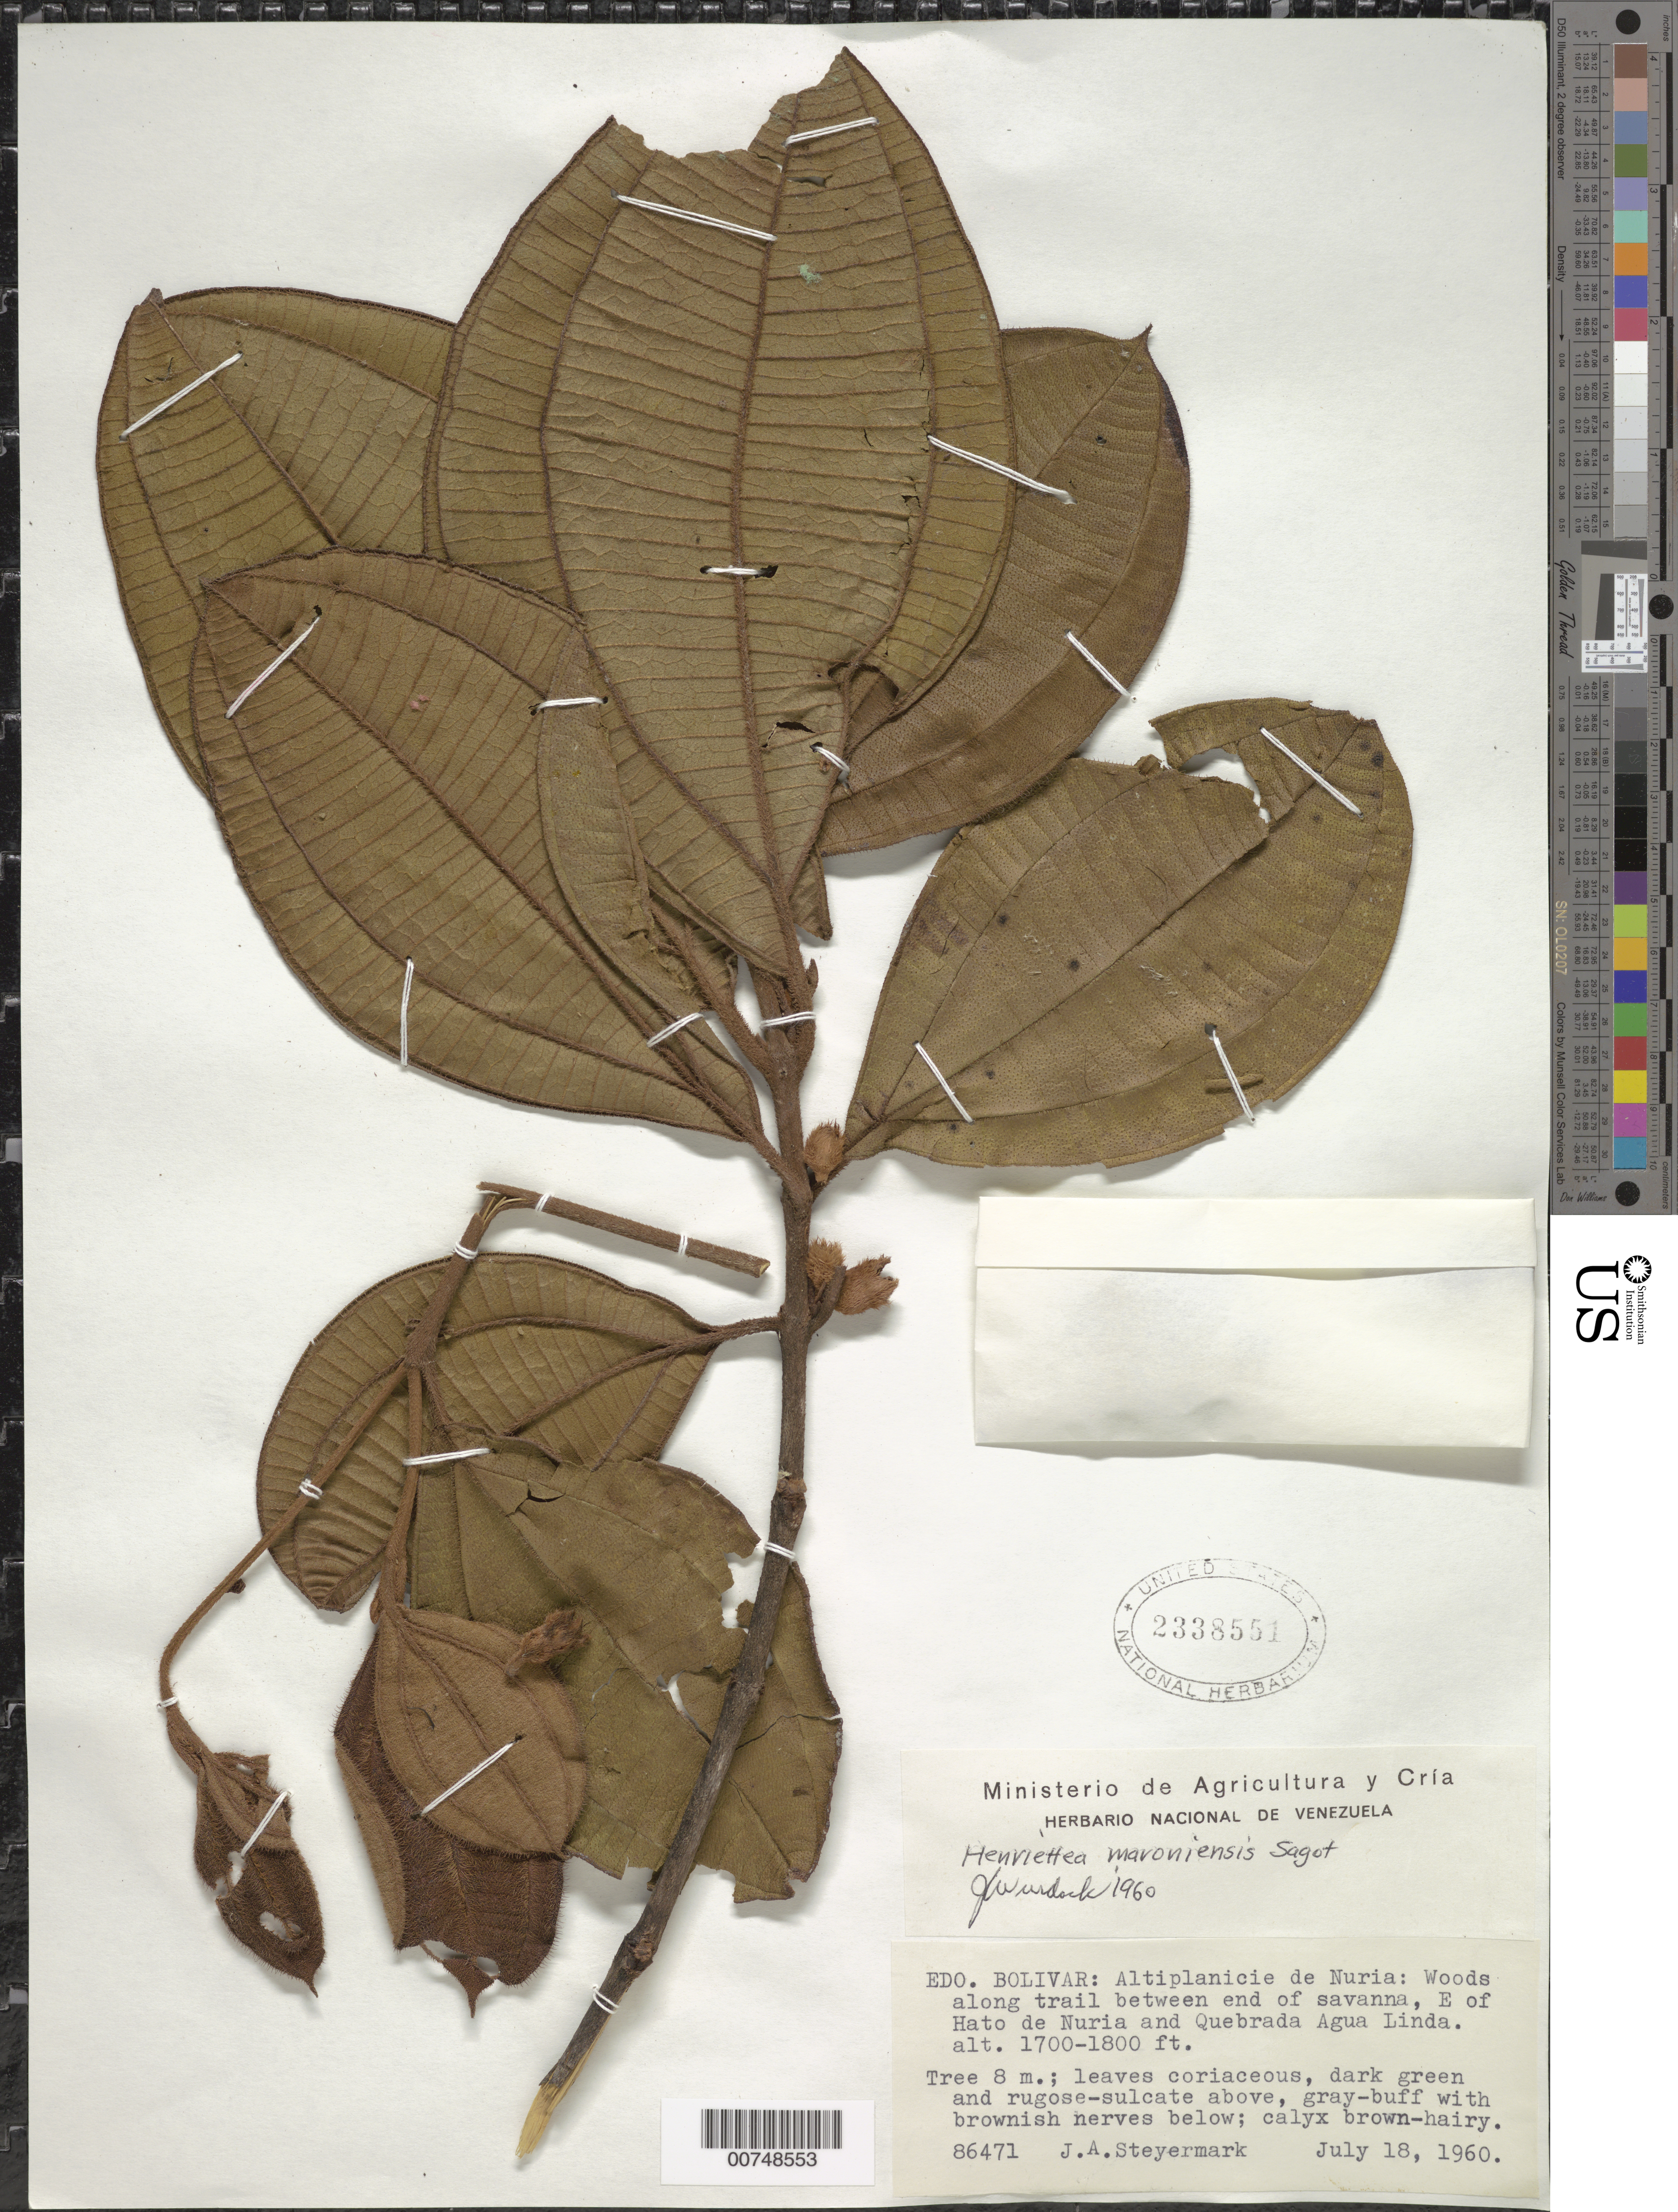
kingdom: Plantae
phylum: Tracheophyta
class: Magnoliopsida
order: Myrtales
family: Melastomataceae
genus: Henriettea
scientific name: Henriettea maroniensis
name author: Sagot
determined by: Wurdack, John J., (US), US (UNITED STATES)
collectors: J. Steyermark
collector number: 86471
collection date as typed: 18-Jul-60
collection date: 1960-07-18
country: Venezuela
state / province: Bolívar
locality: Altiplanicie de Nuria, E of Hato de Nuria and quebrada Agua Linda (Nuria high plateau, E of Nuria cattle ranch and Agua Linda ravine)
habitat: Woods along trail between end of savanna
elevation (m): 518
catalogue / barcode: US 2338551